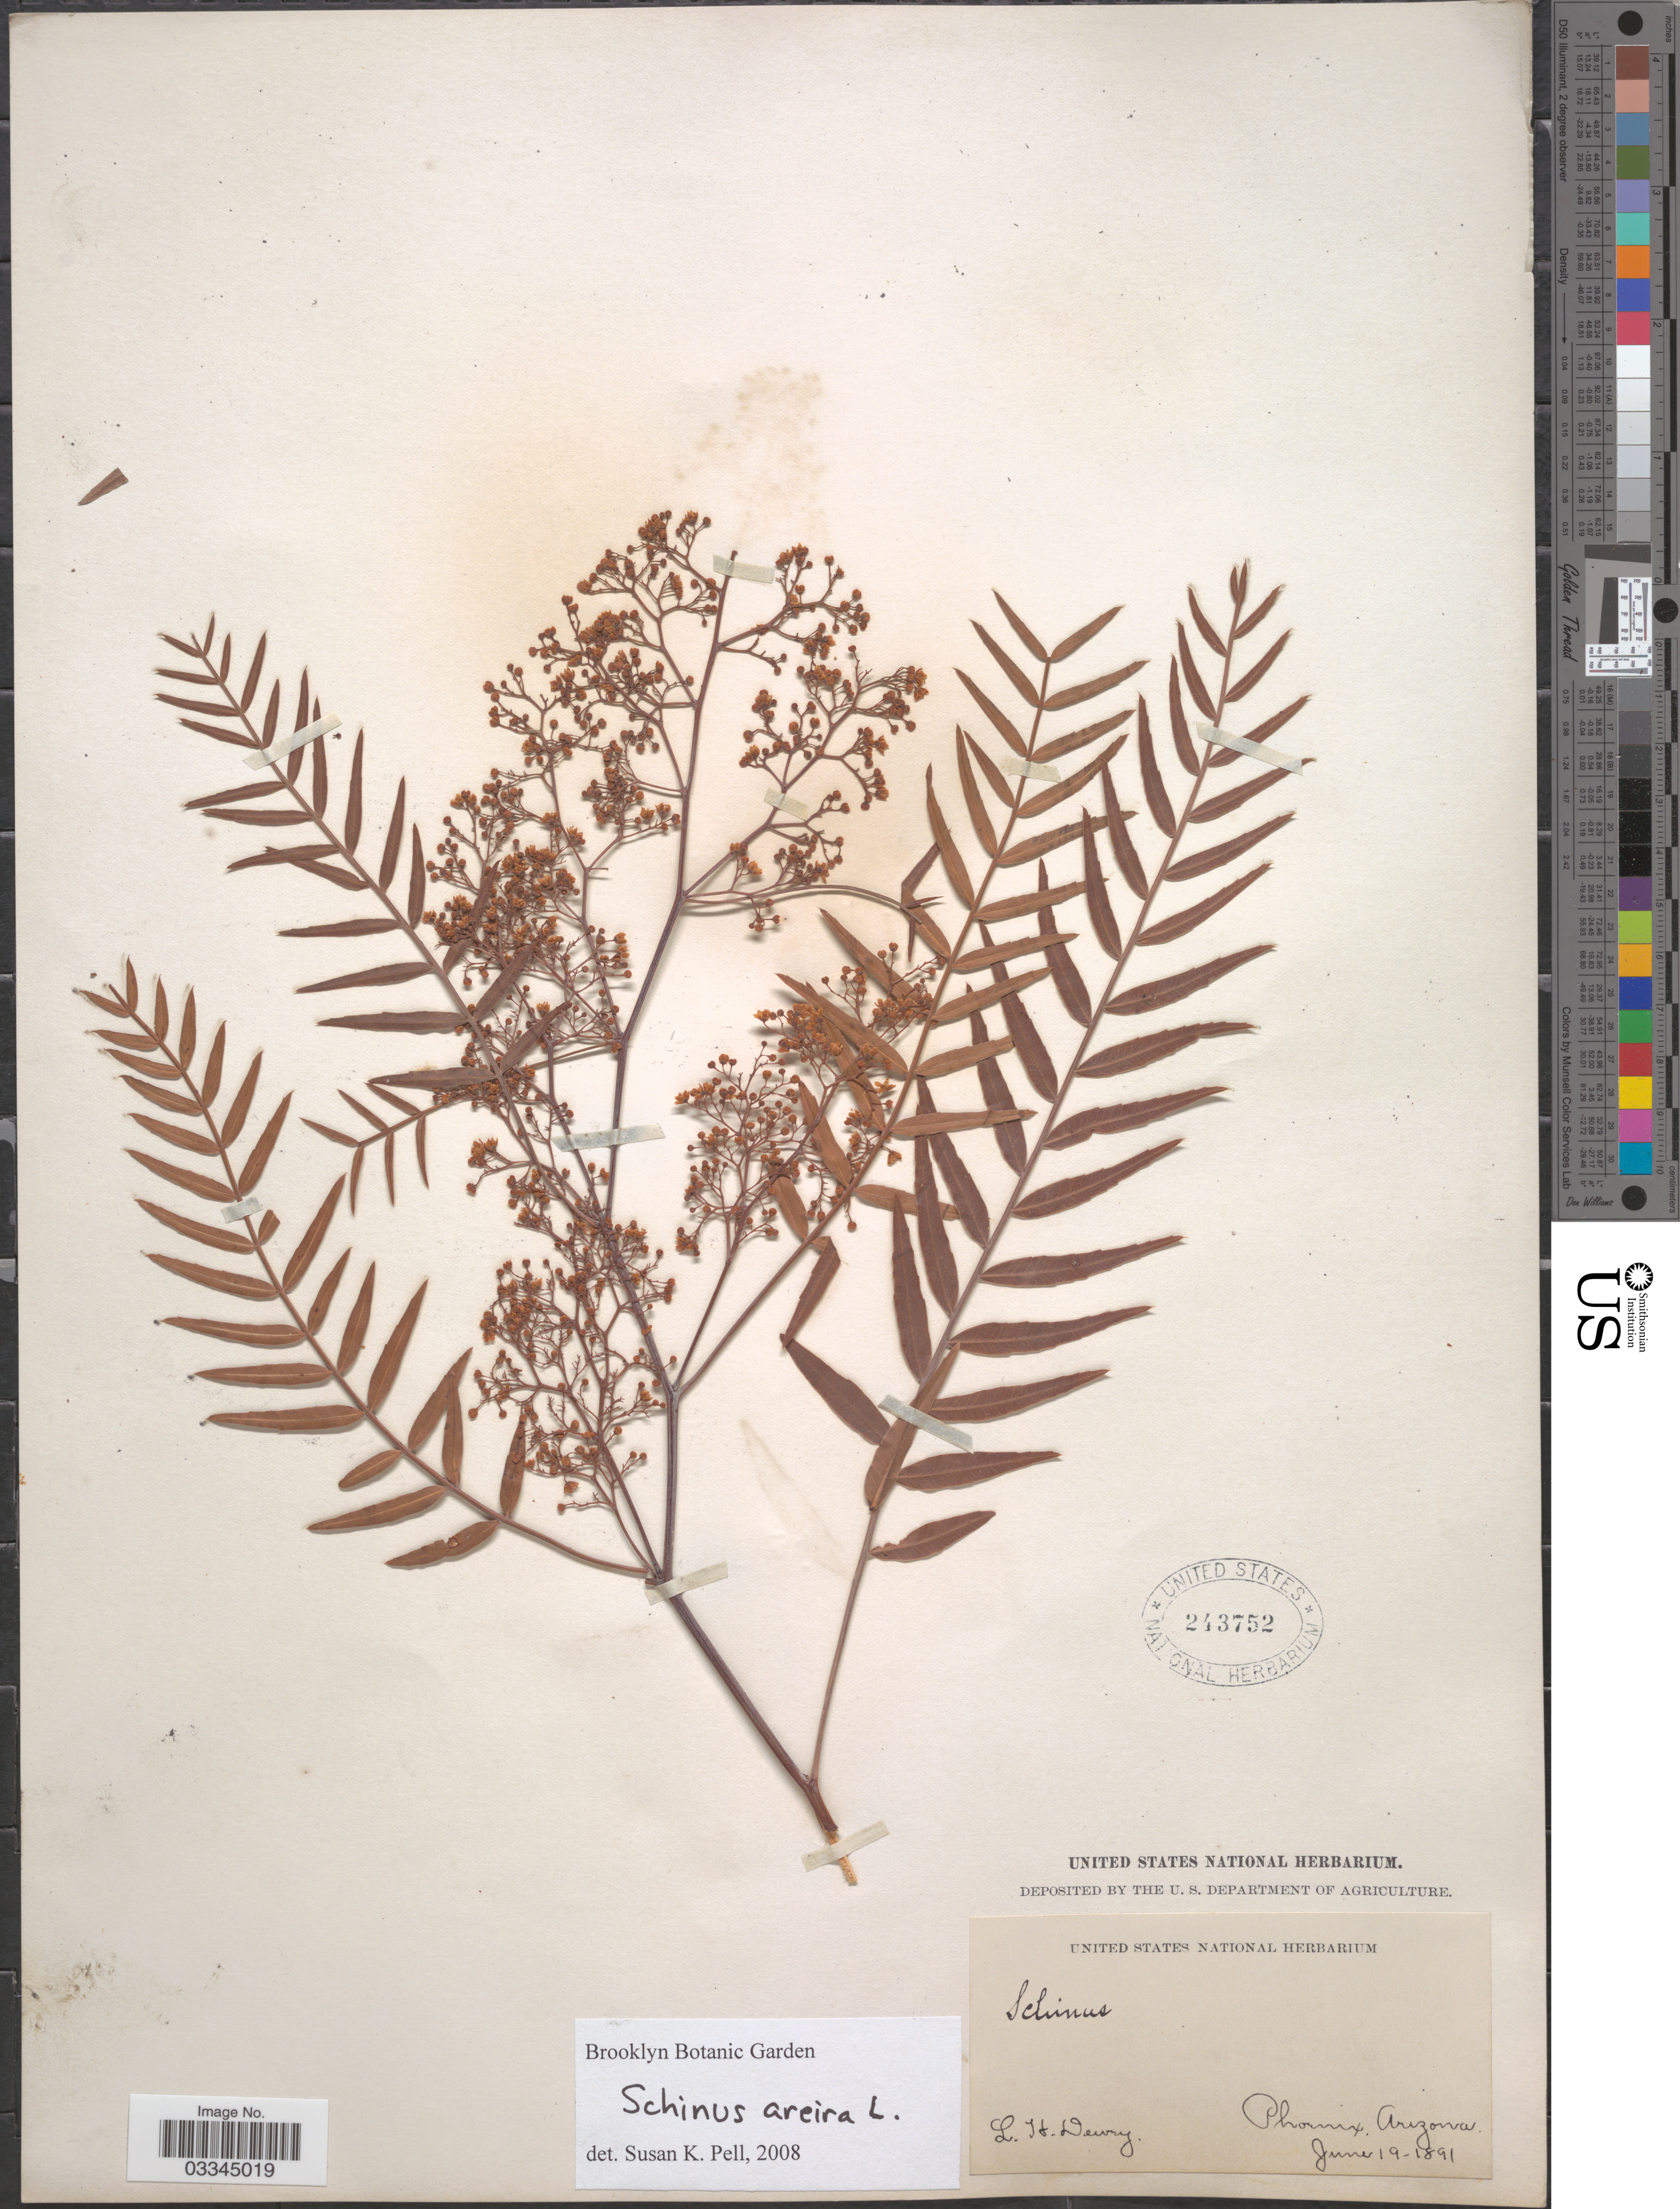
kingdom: Plantae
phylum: Tracheophyta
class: Magnoliopsida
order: Sapindales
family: Anacardiaceae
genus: Schinus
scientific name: Schinus molle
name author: L.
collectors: L. H. Dewey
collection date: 1891-06-19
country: United States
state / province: Arizona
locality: Phoenix.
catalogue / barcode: US 243752